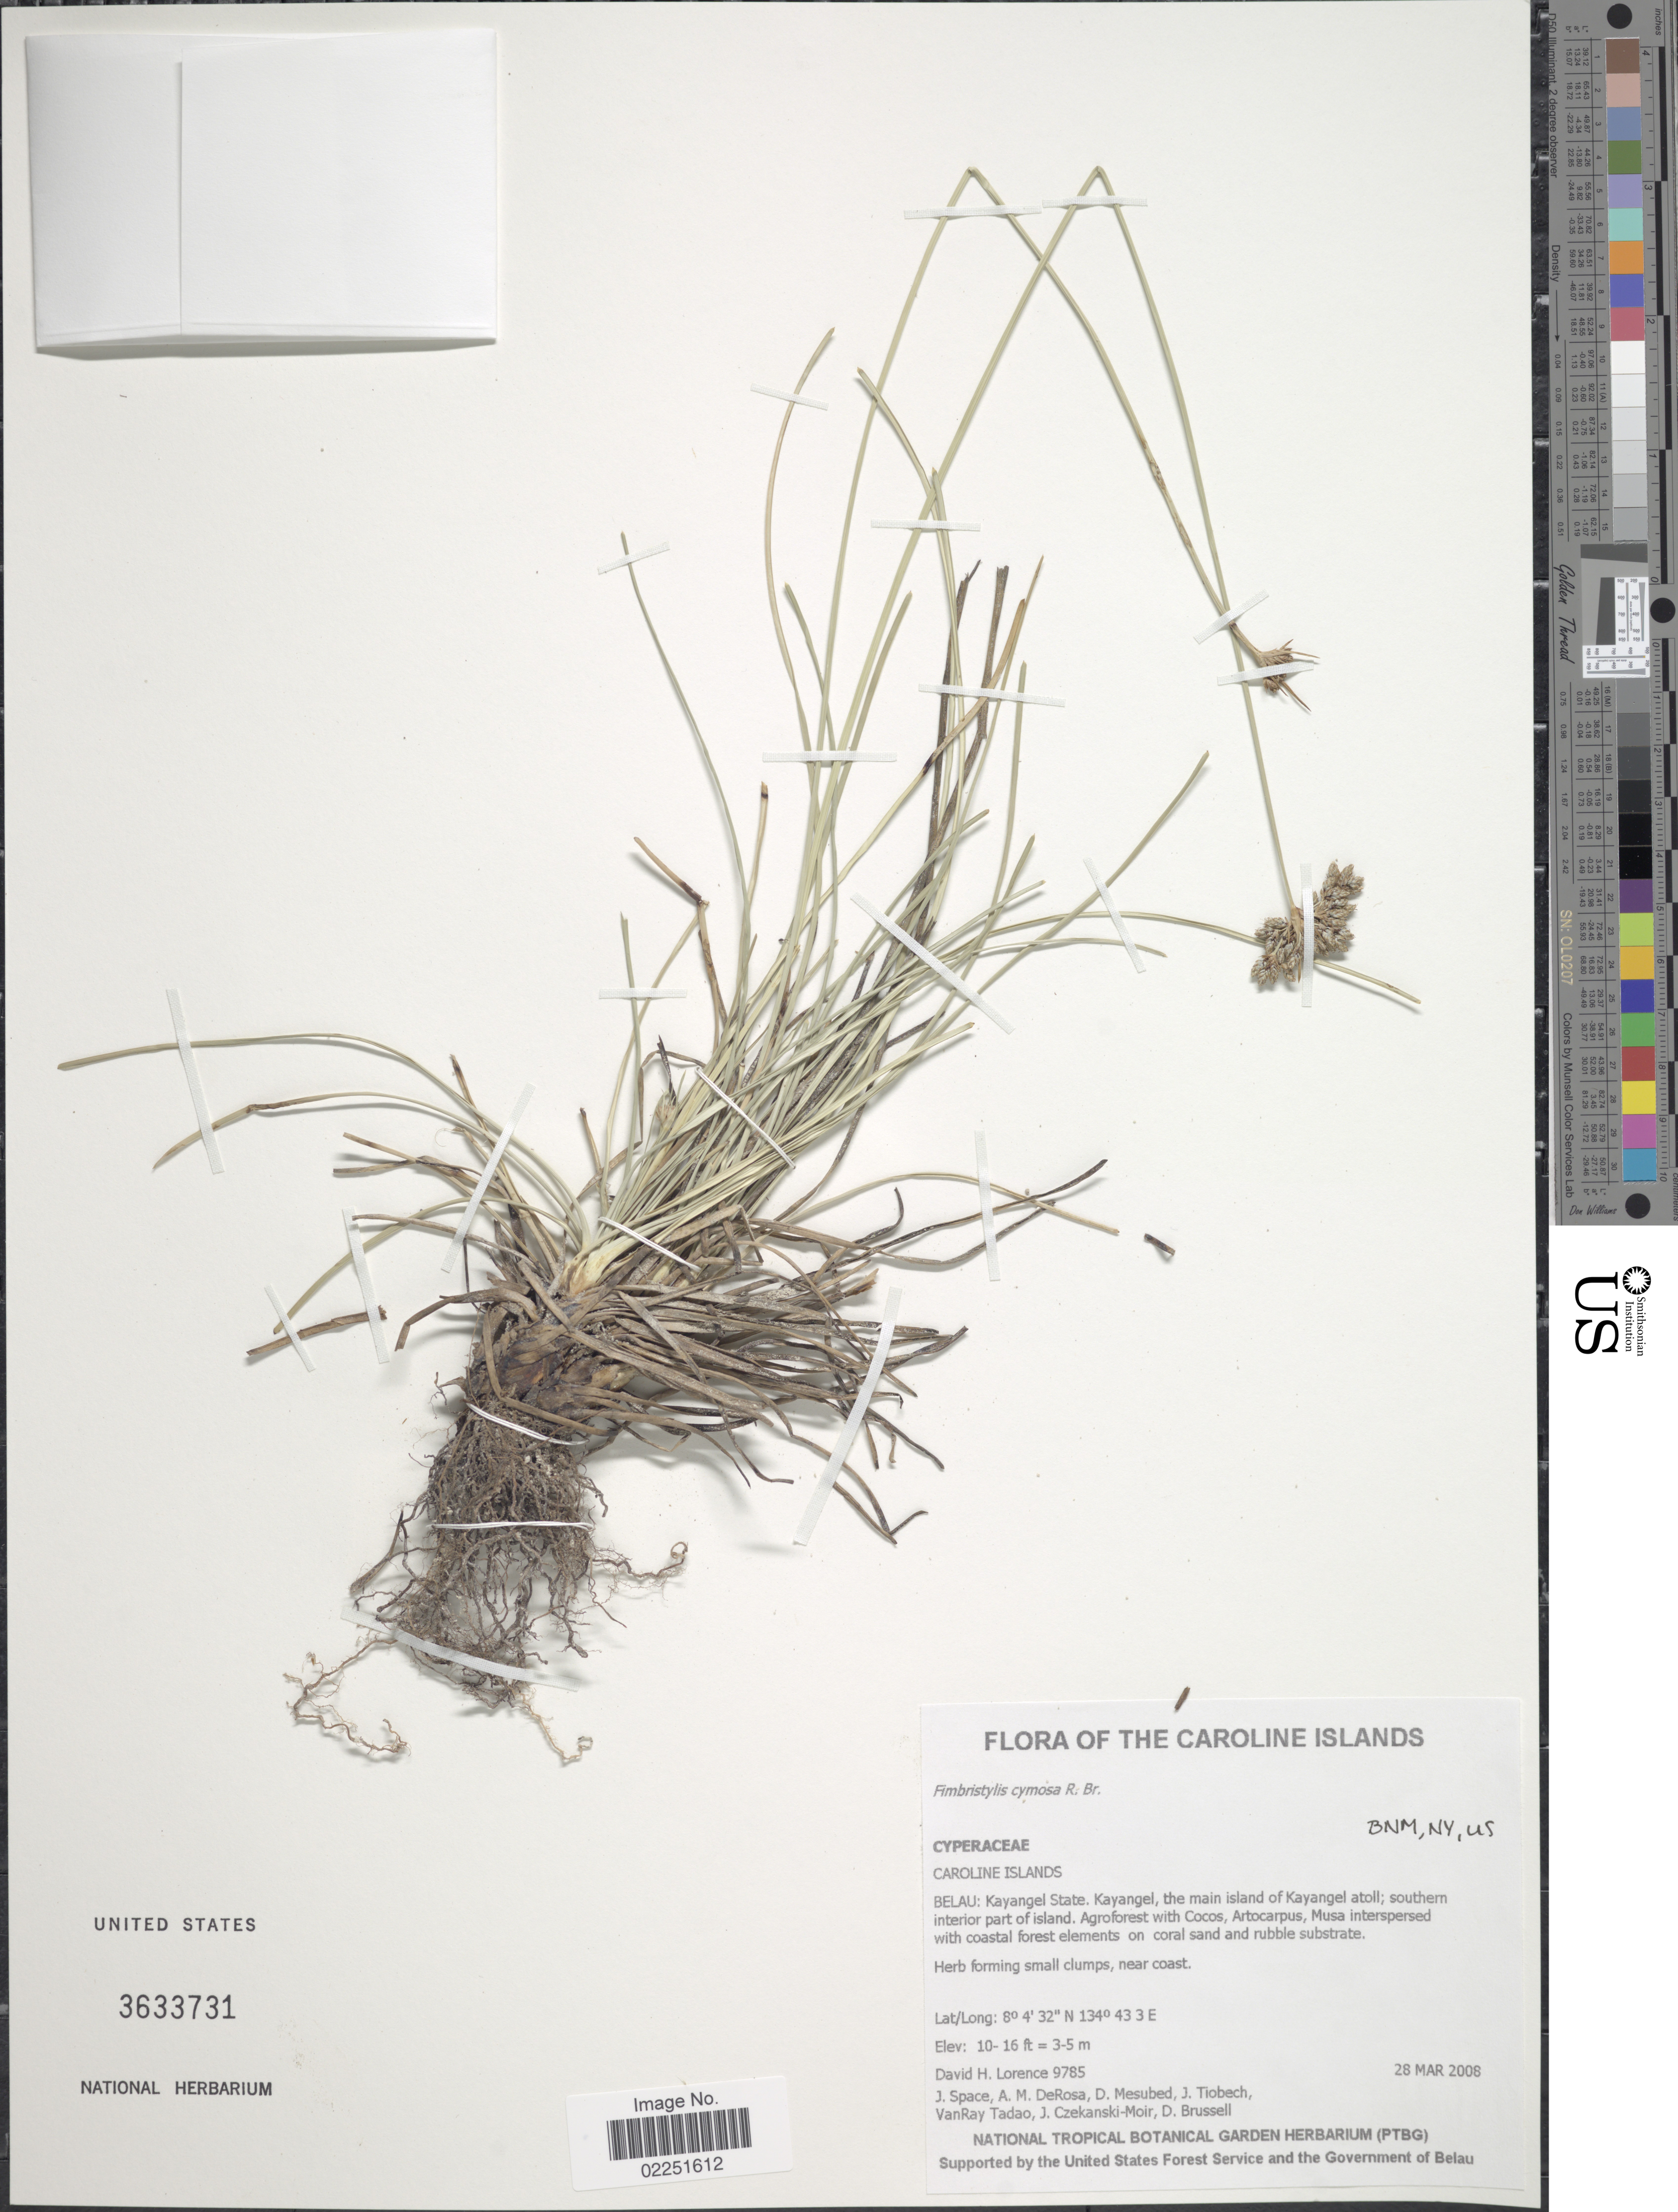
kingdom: Plantae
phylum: Tracheophyta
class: Liliopsida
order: Poales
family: Cyperaceae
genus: Fimbristylis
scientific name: Fimbristylis cymosa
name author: R. Br.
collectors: D. Lorence, J. Space, A. DeRosa, D. Mesubed & et al.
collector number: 9785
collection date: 2008-03-28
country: Palau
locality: Caroline Islands. Belau: Kayangel State. Kayangel, the main island of Kanyangel atoll; southern interior part of island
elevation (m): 3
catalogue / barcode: US 3633731